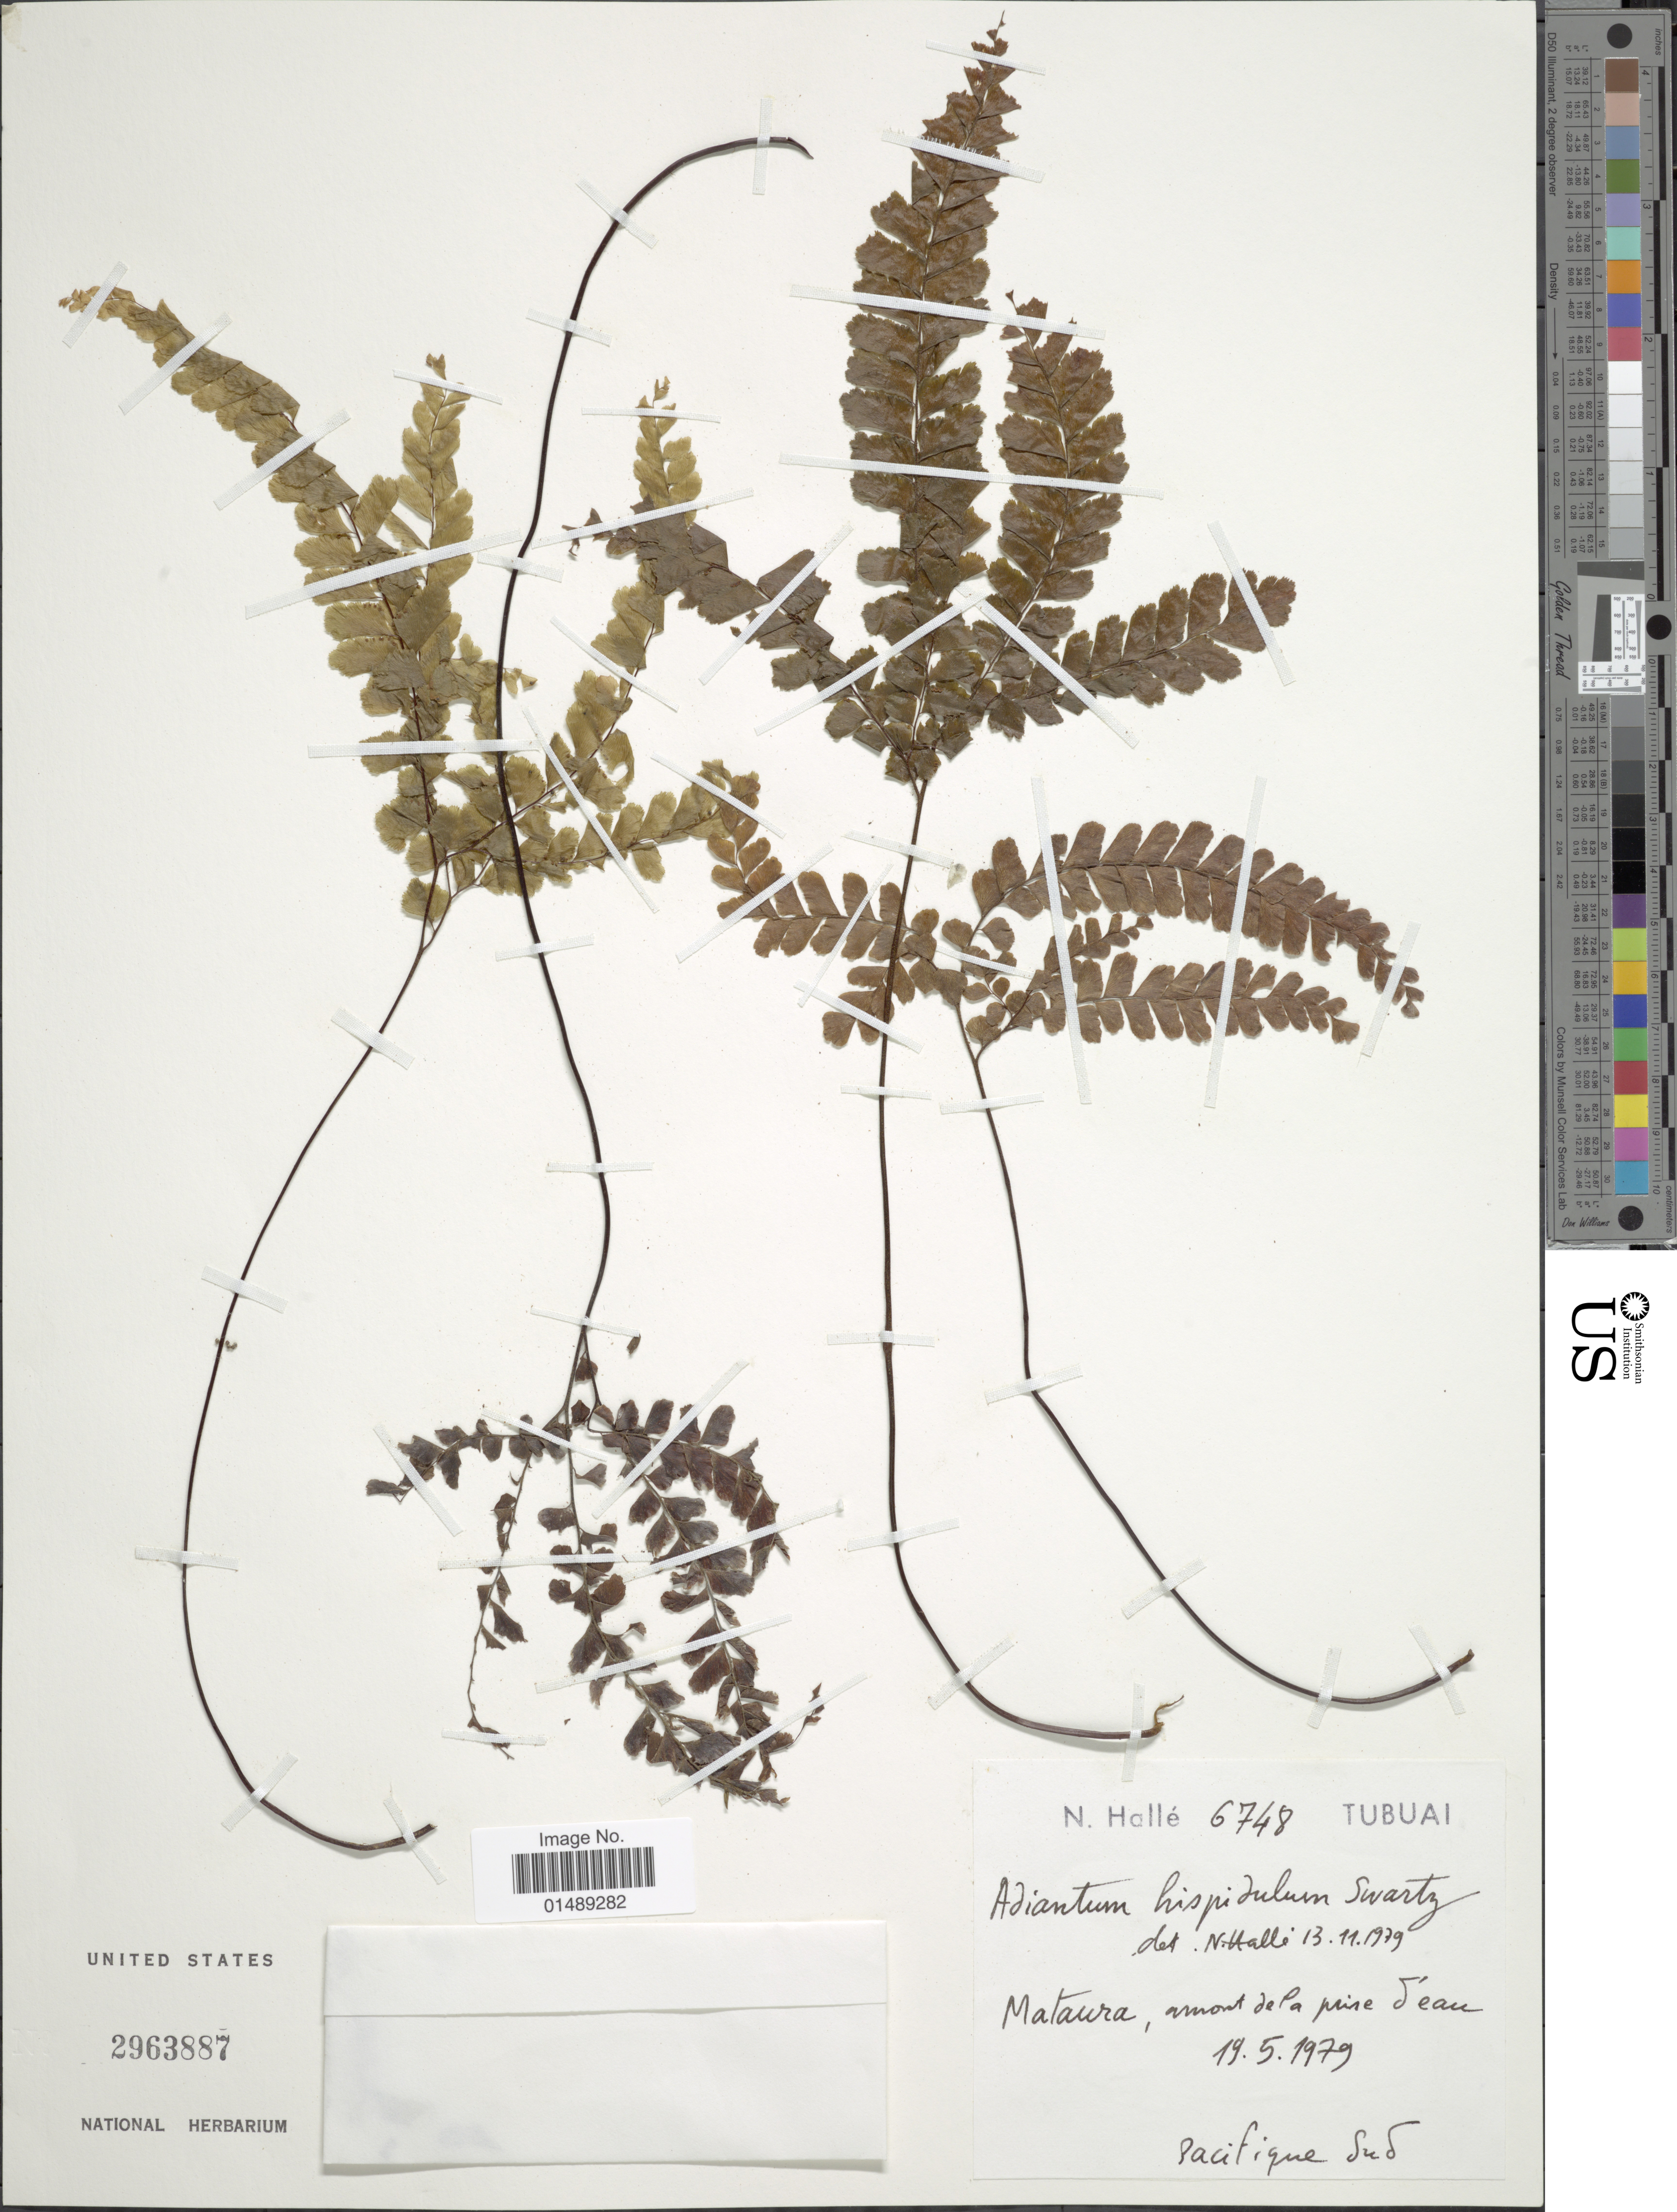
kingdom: Plantae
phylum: Tracheophyta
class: Polypodiopsida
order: Polypodiales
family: Pteridaceae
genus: Adiantum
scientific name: Adiantum hispidulum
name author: Sw.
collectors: N. Hallé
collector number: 6784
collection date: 1979-05-19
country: French Polynesia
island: Tubuai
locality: Tubuai, Mataura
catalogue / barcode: US 2963887